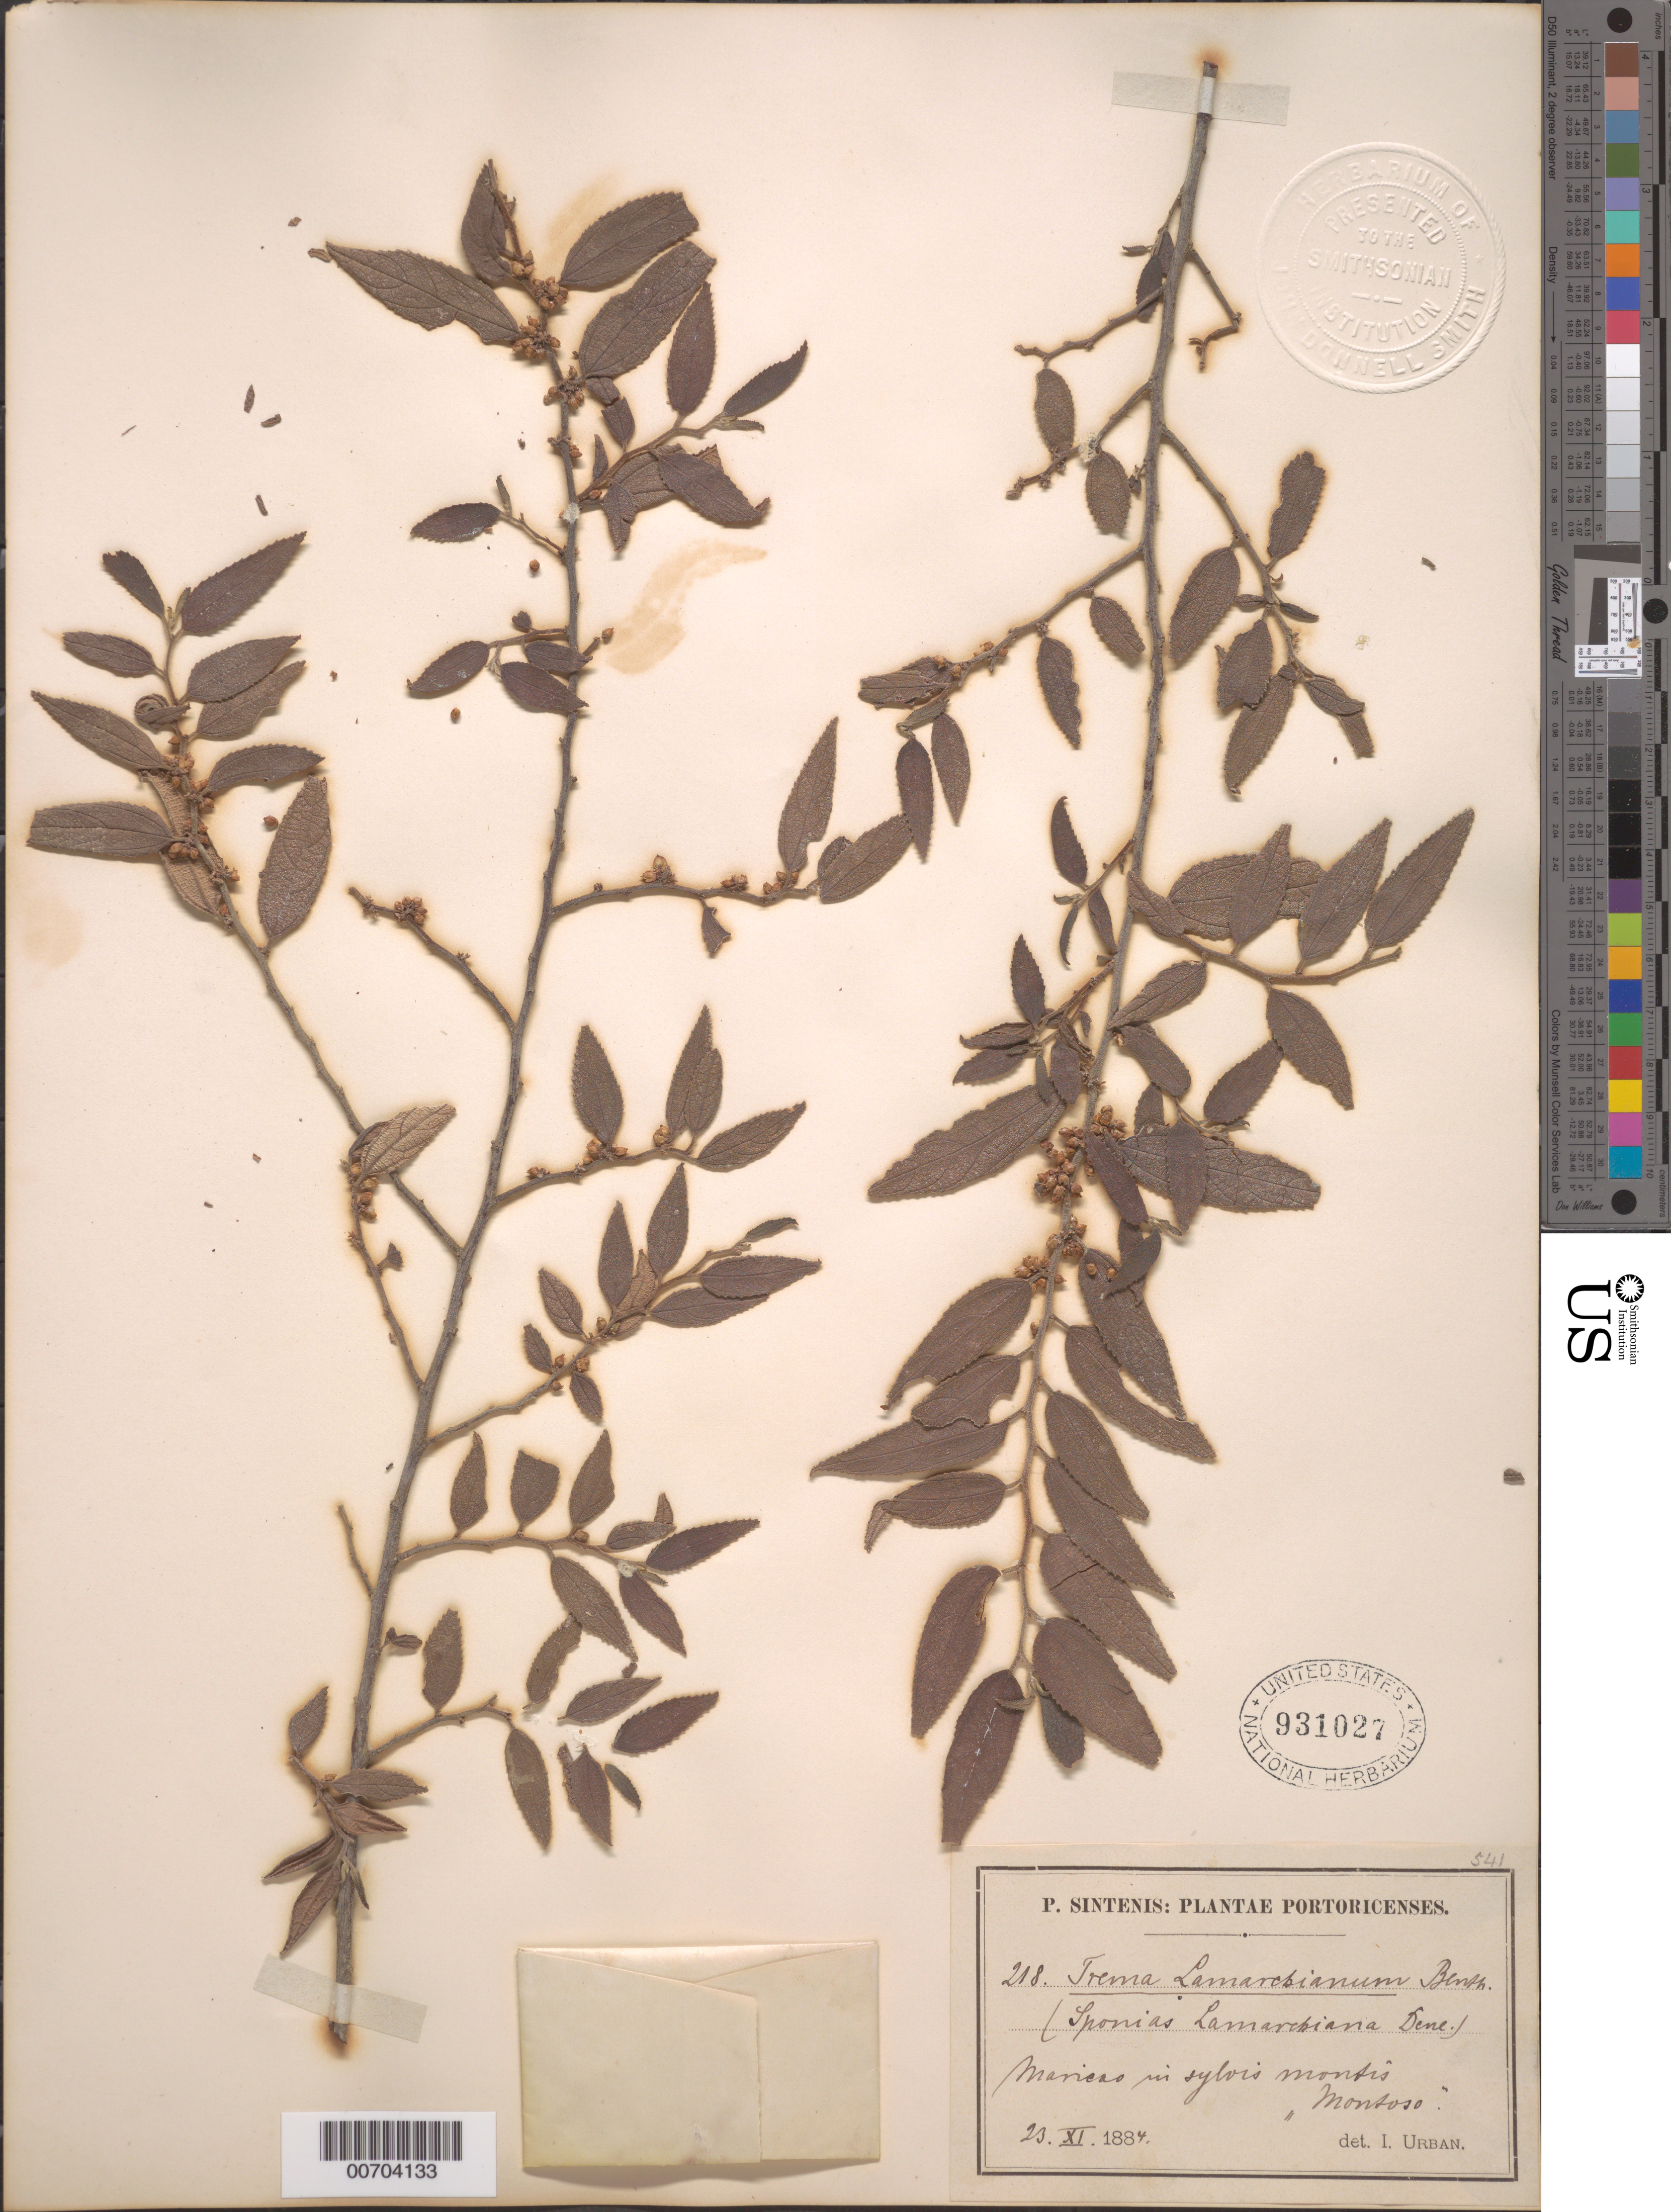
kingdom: Plantae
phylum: Tracheophyta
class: Magnoliopsida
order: Rosales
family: Cannabaceae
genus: Trema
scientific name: Trema lamarckianum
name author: (Schult.) Blume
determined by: Urban, Ignatz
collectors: P. Sintenis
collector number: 218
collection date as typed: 23 Nov 1884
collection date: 1884-11-23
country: Puerto Rico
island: Greater Antilles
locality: Maricao in sylvis montis Montoso.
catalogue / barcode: US 931027